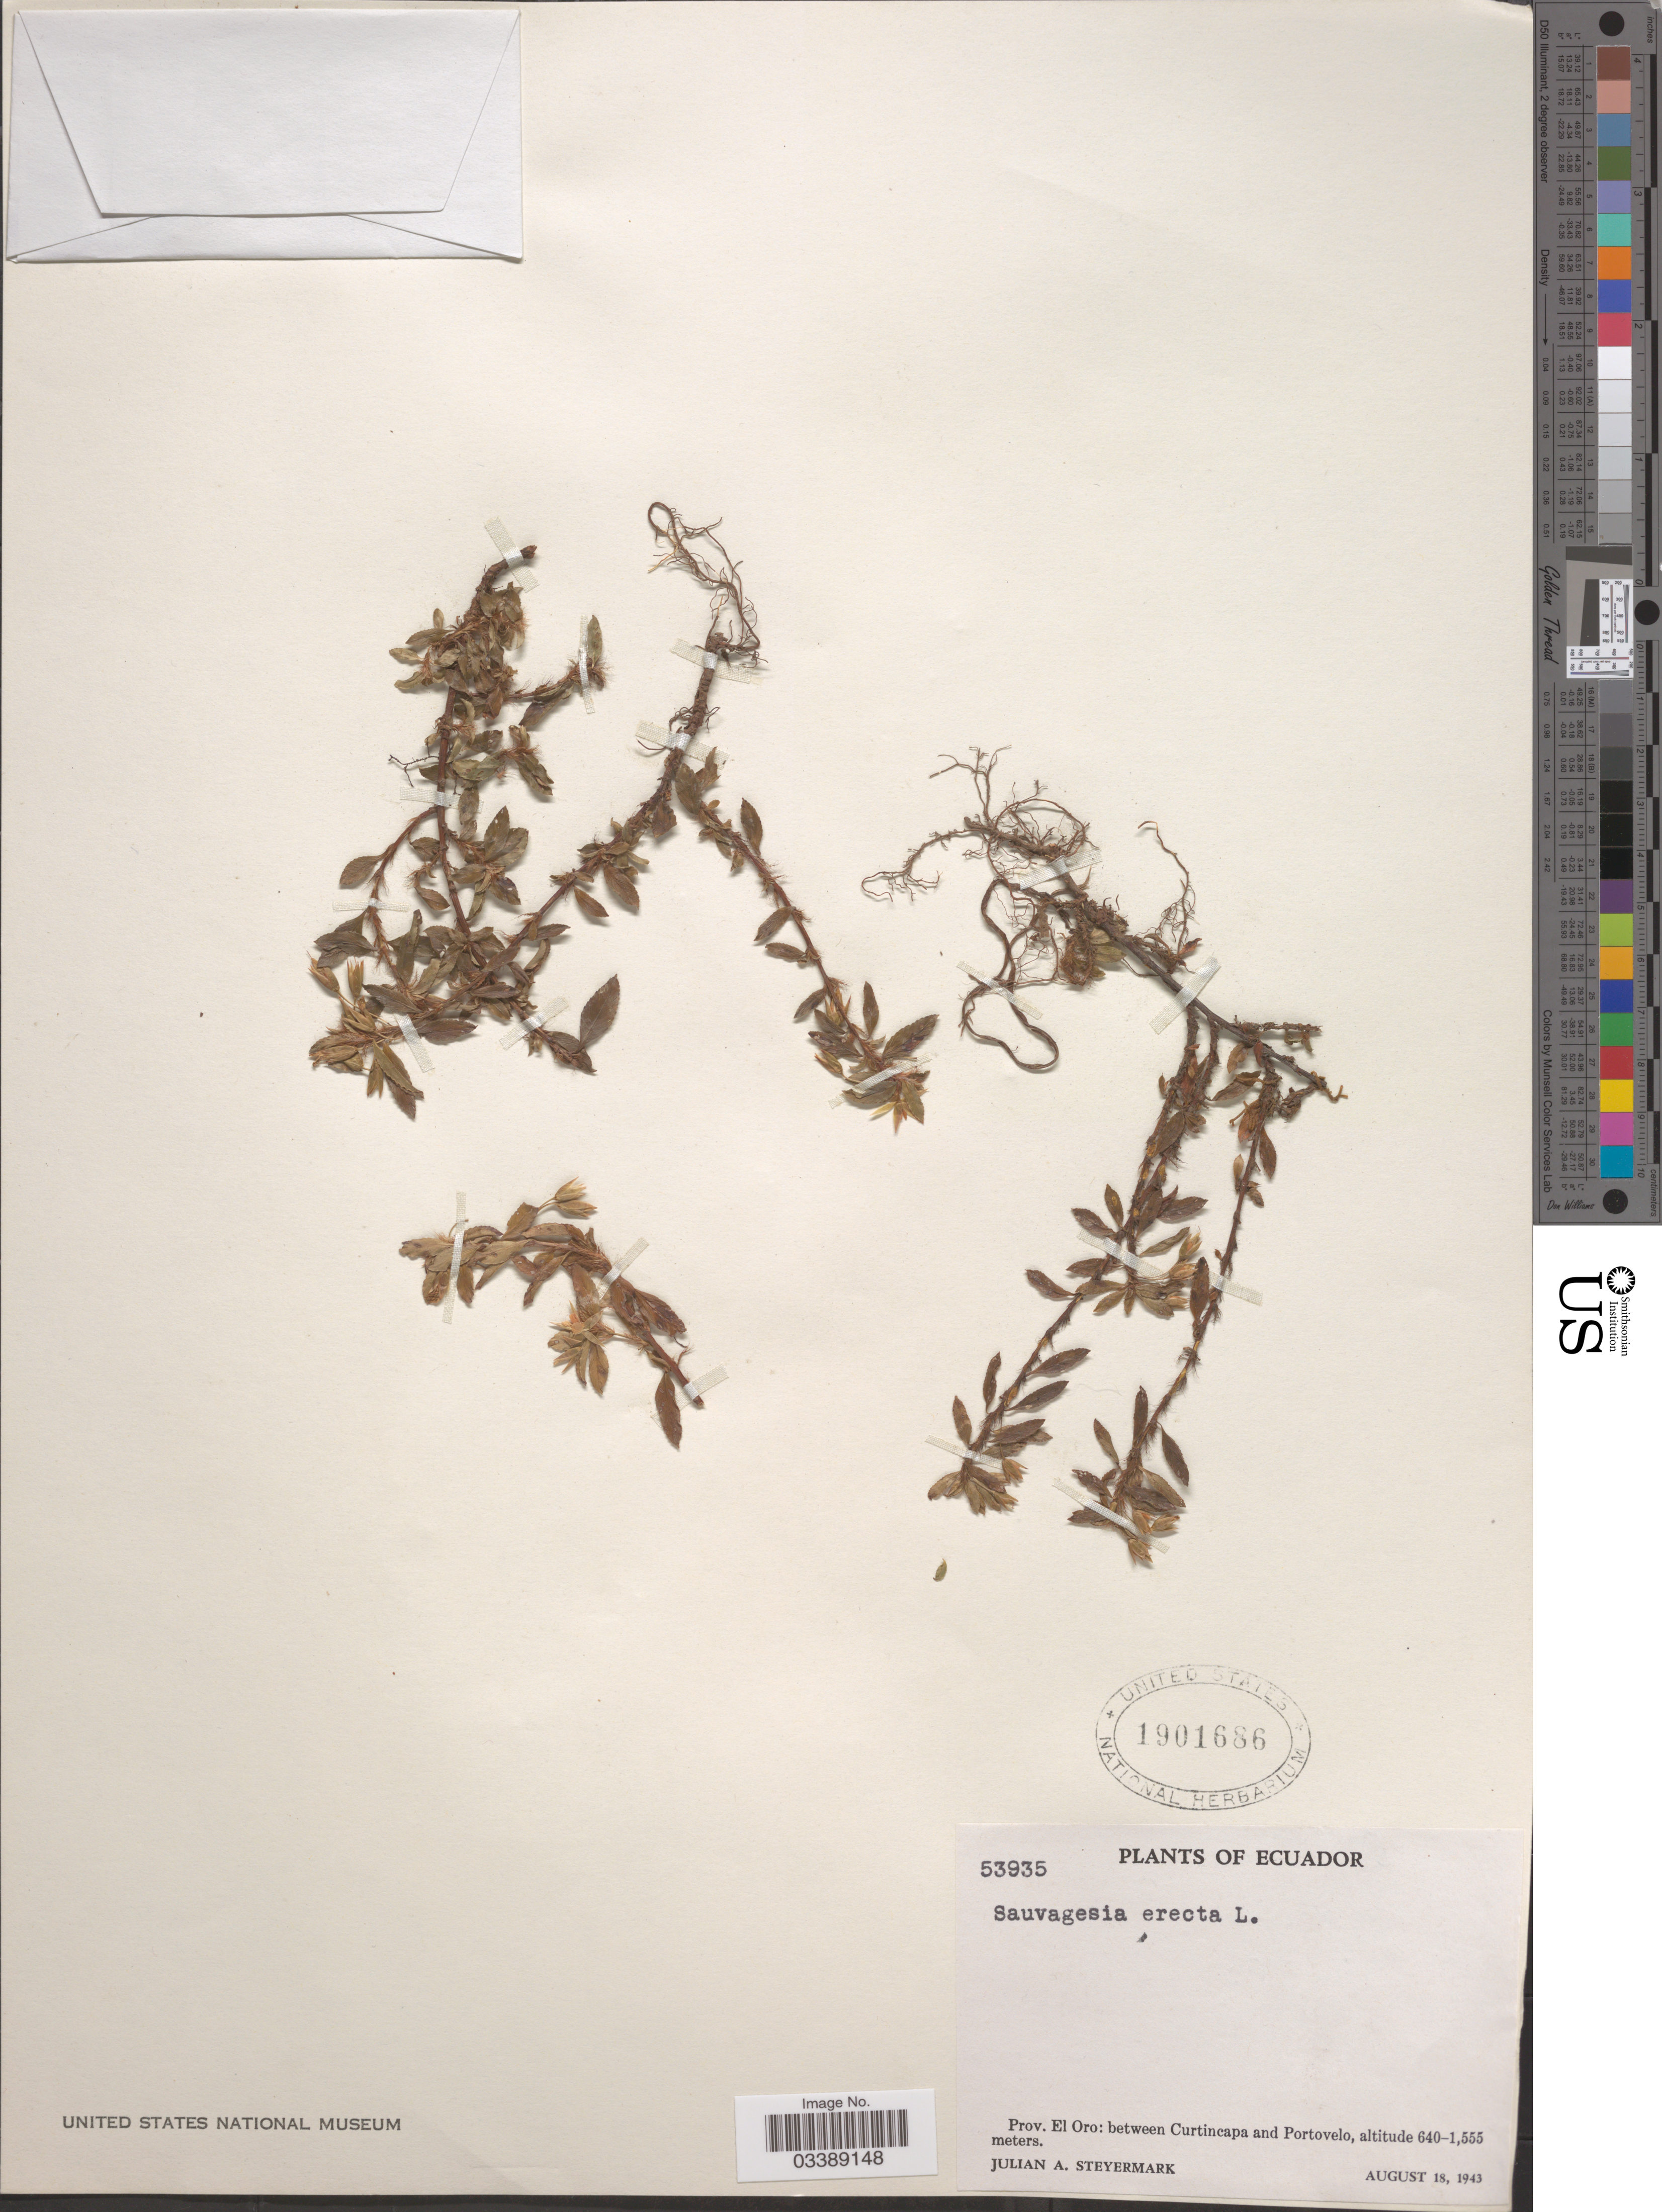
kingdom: Plantae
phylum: Tracheophyta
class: Magnoliopsida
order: Malpighiales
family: Ochnaceae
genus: Sauvagesia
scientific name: Sauvagesia erecta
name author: L.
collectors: J. Steyermark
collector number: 53935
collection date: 1943-08-18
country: Ecuador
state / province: El Oro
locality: Between Curtincapa and Portovelo.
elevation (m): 640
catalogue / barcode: US 1901686